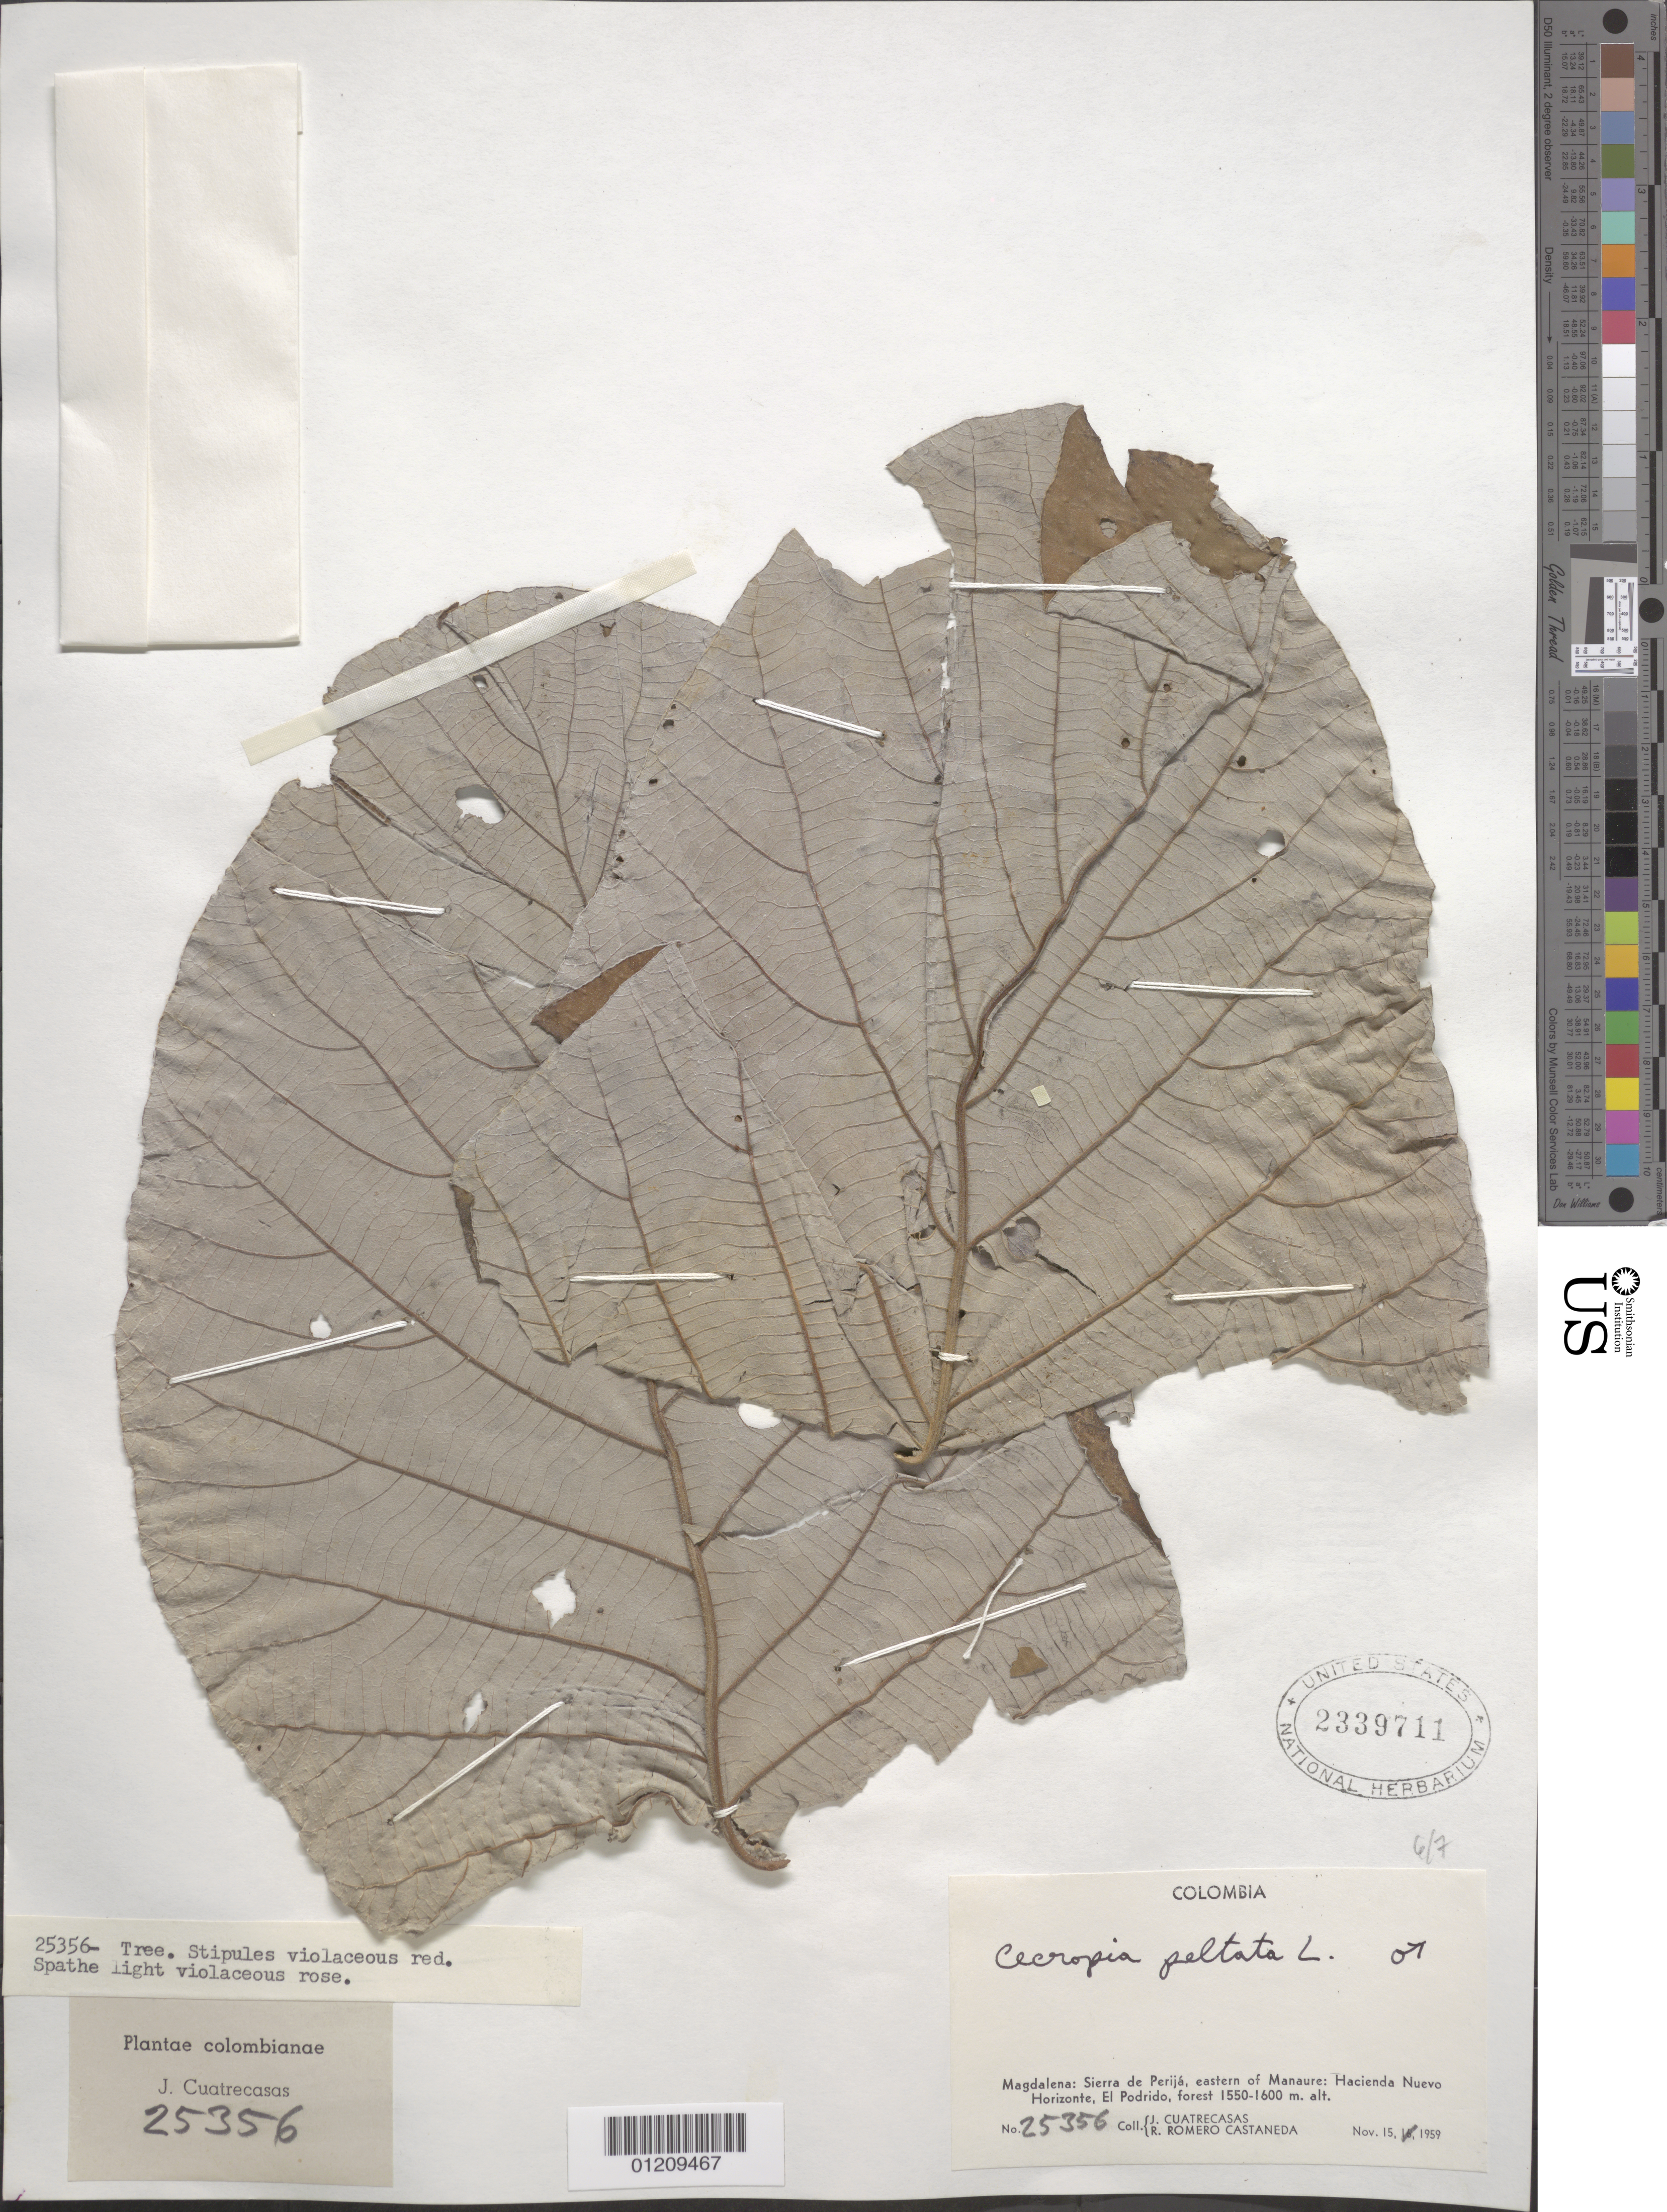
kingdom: Plantae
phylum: Tracheophyta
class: Magnoliopsida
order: Rosales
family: Urticaceae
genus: Cecropia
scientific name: Cecropia peltata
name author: L.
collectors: J. Cuatrecasas & R. Romero Castañeda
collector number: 25356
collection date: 1959-11-15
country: Colombia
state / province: Magdalena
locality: Sierra de Perija, E of Manaure: Hacienda Nuevo Horizonte, El Podrido.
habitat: Forest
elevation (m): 1550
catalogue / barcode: US 2339711